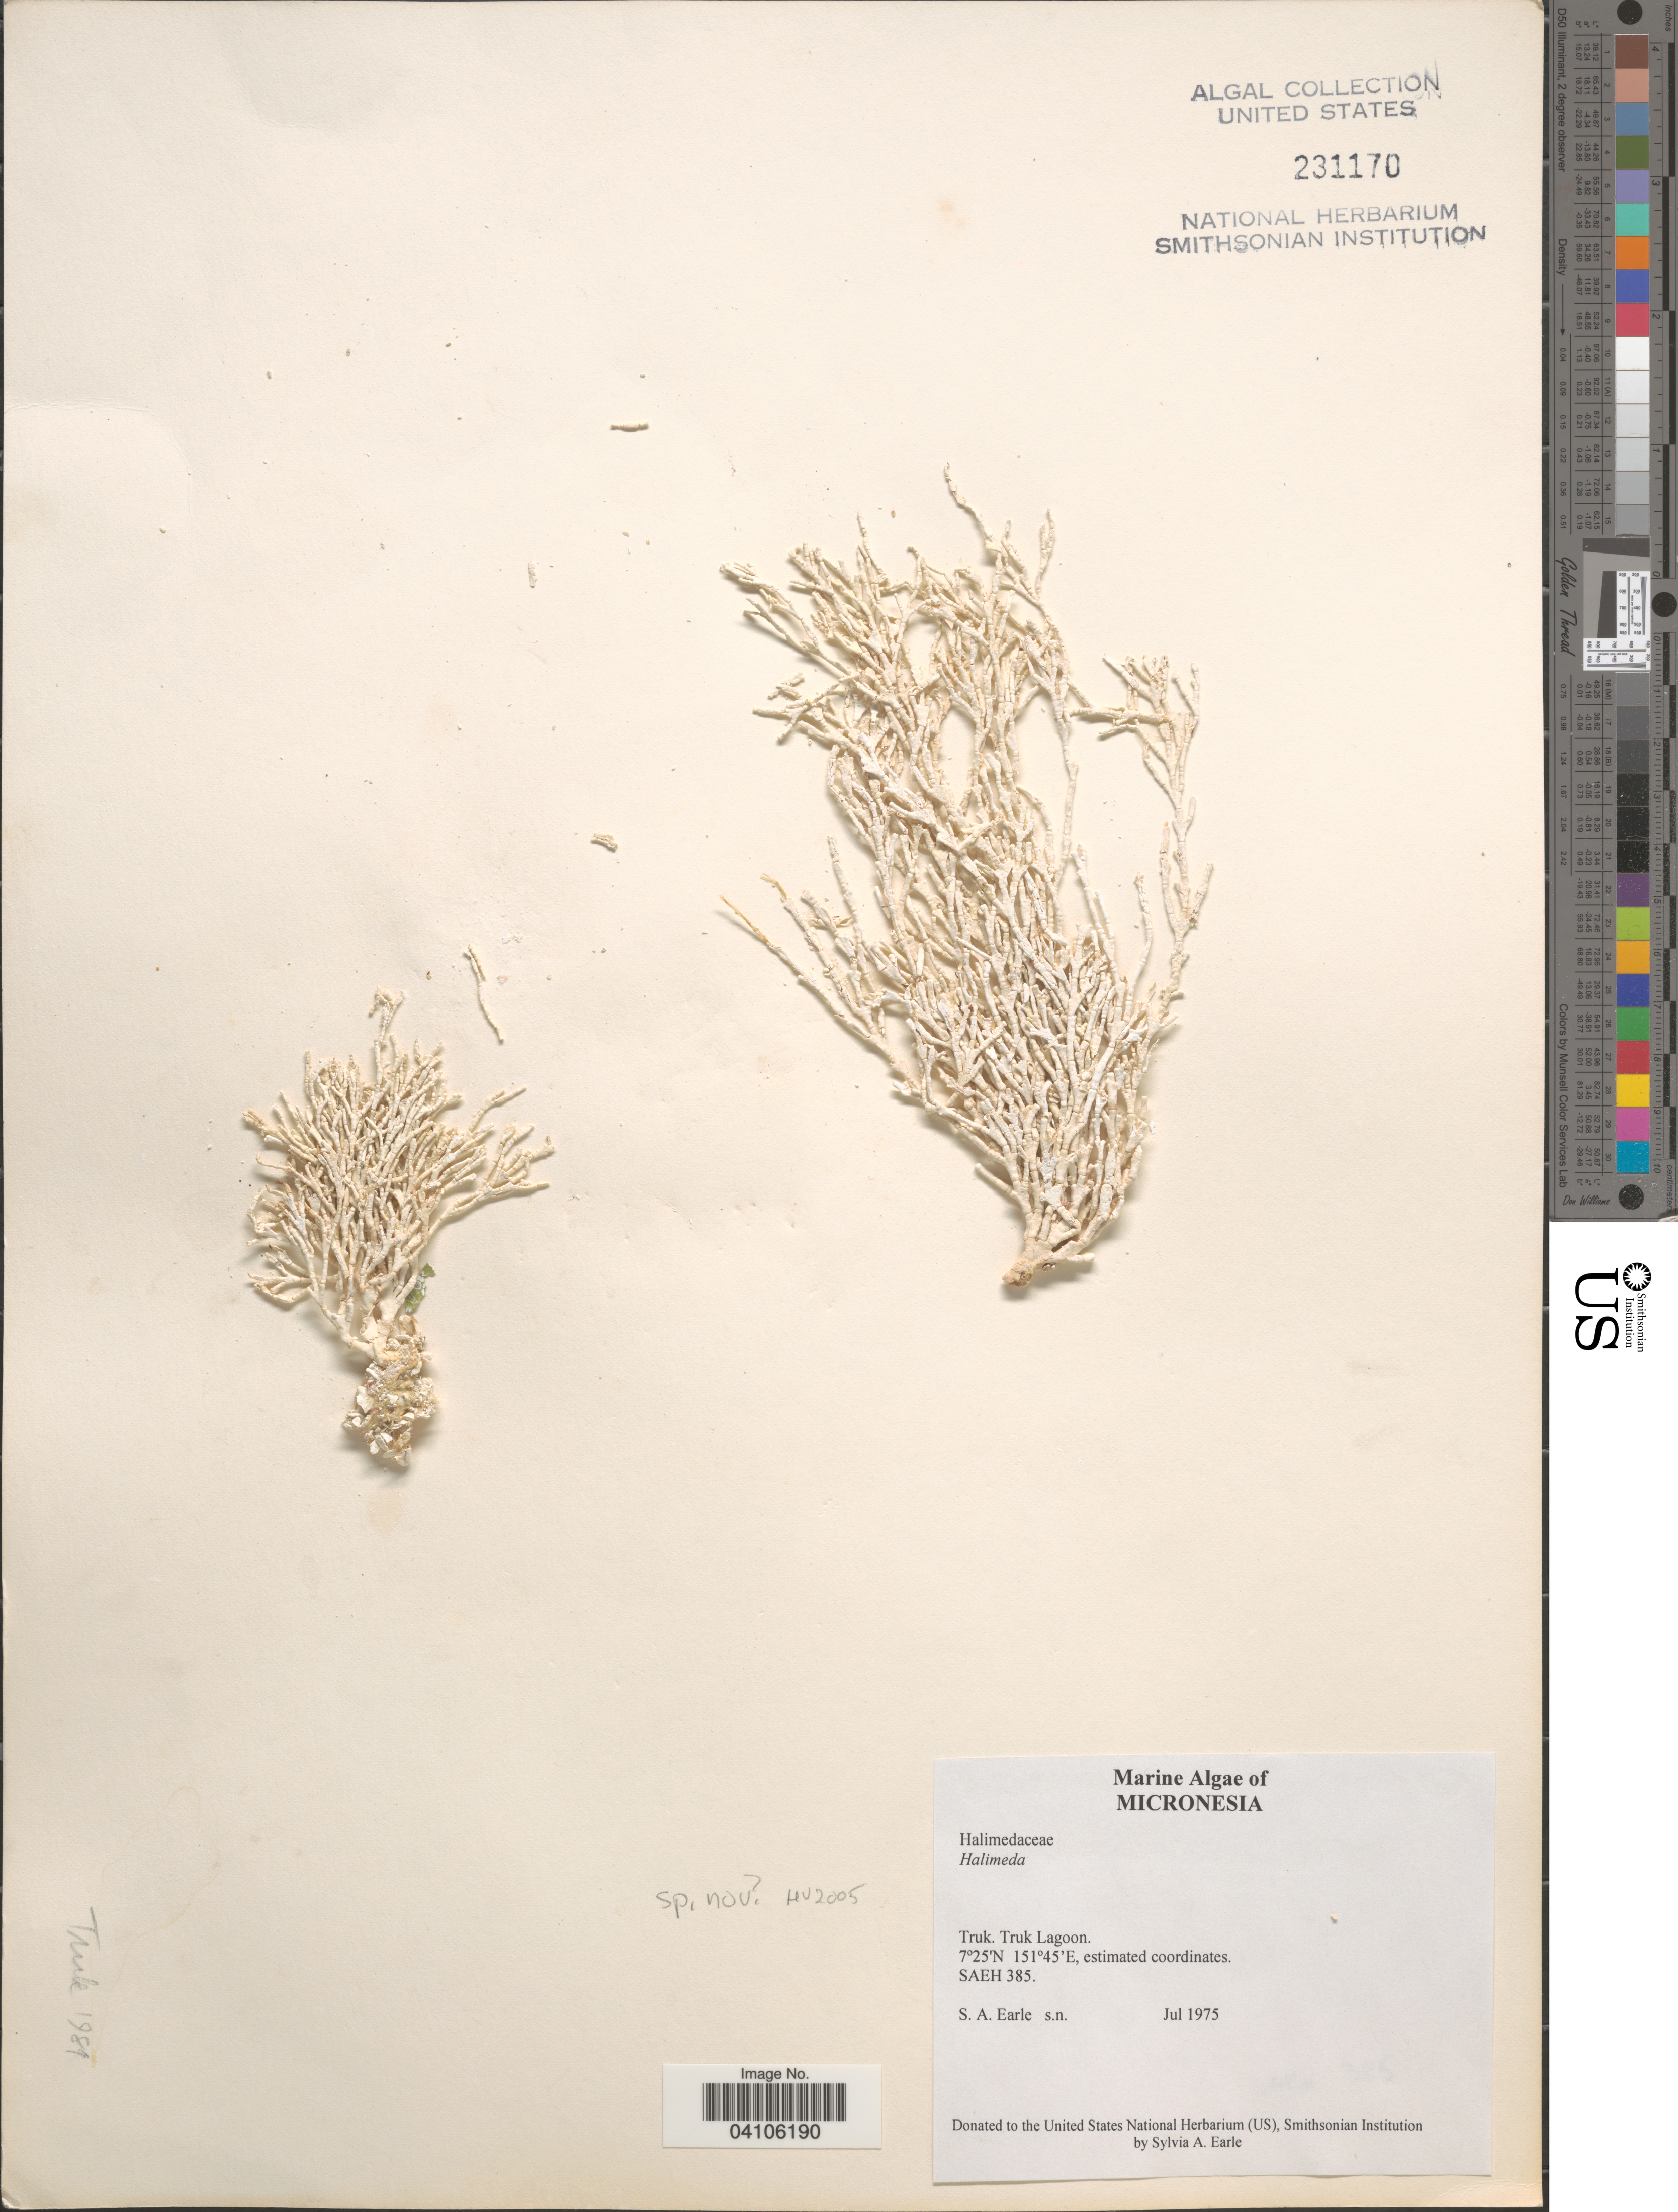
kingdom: Plantae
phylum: Chlorophyta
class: Ulvophyceae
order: Bryopsidales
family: Halimedaceae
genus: Halimeda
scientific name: Halimeda sp.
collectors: S. A. Earle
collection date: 1975-07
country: Micronesia, Federated States of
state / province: Truk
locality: Truk Lagoon. SAEH 385.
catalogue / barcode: US 231170